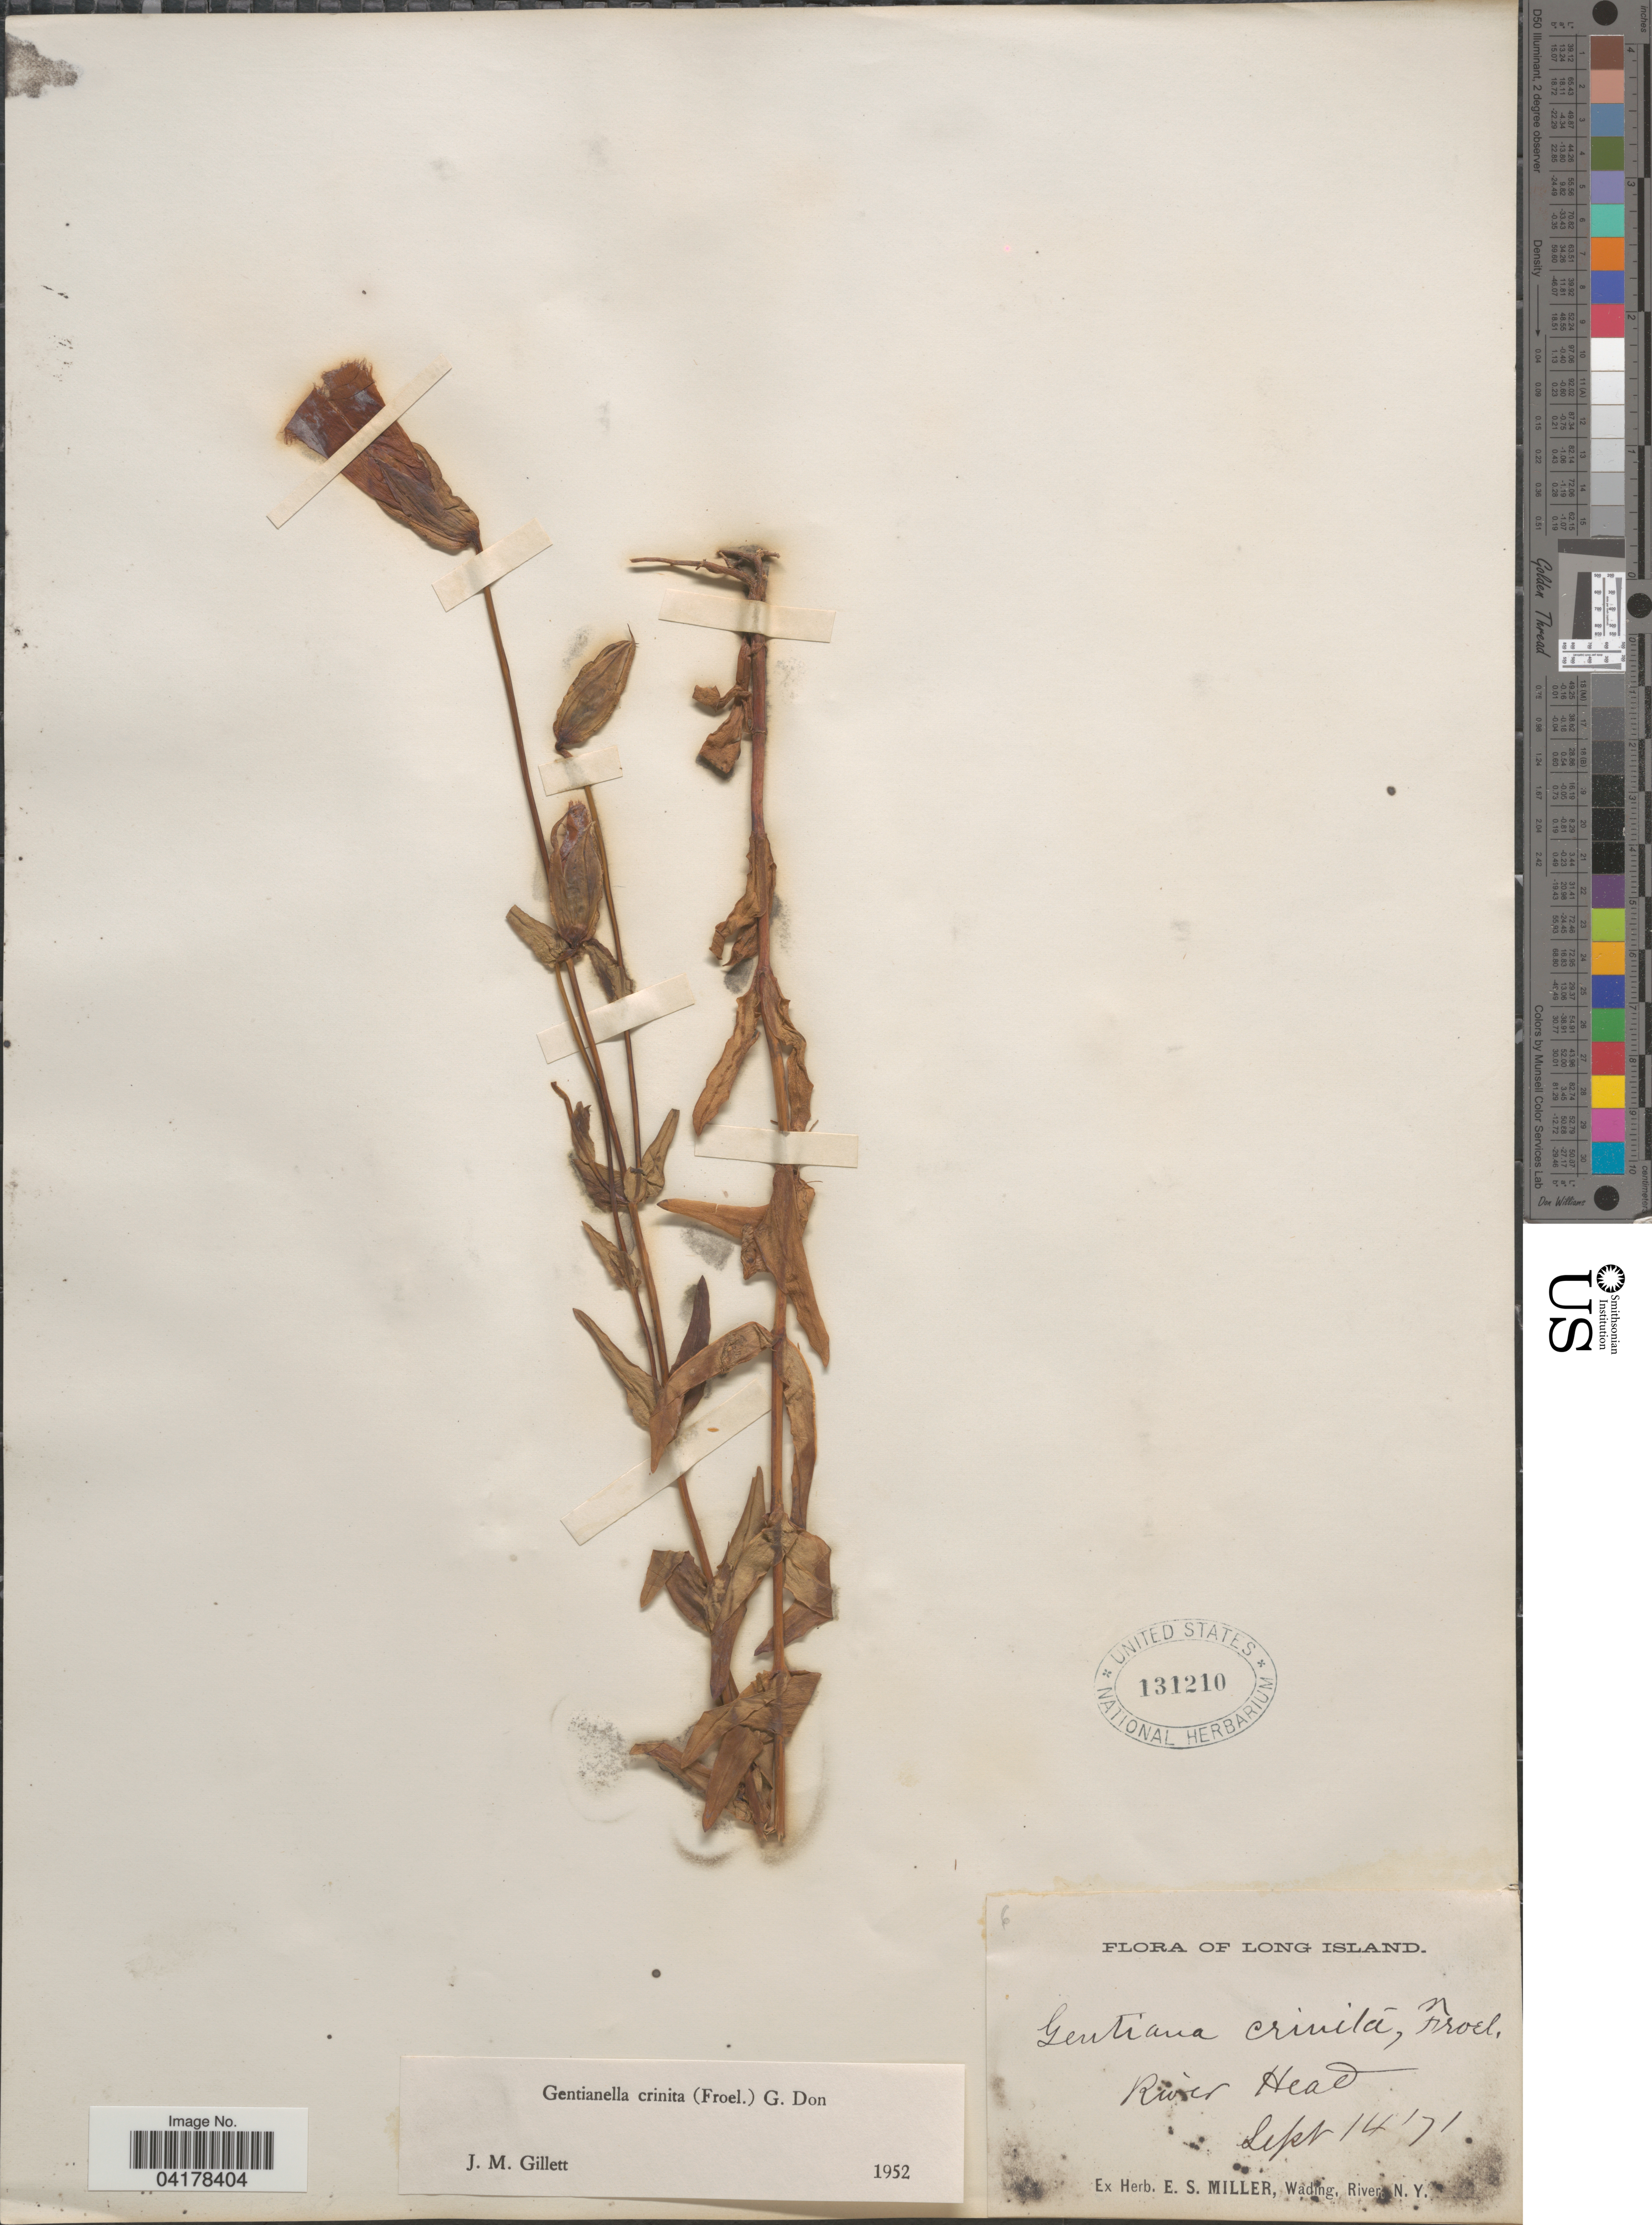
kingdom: Plantae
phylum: Tracheophyta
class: Magnoliopsida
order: Gentianales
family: Gentianaceae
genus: Gentianella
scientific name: Gentianella crinita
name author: (Froel.) G. Don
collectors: ex herb. E. S. Miller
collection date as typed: Transcribed d/m/y: 14/9/71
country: United States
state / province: New York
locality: Long Island. River Head.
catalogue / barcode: US 131210